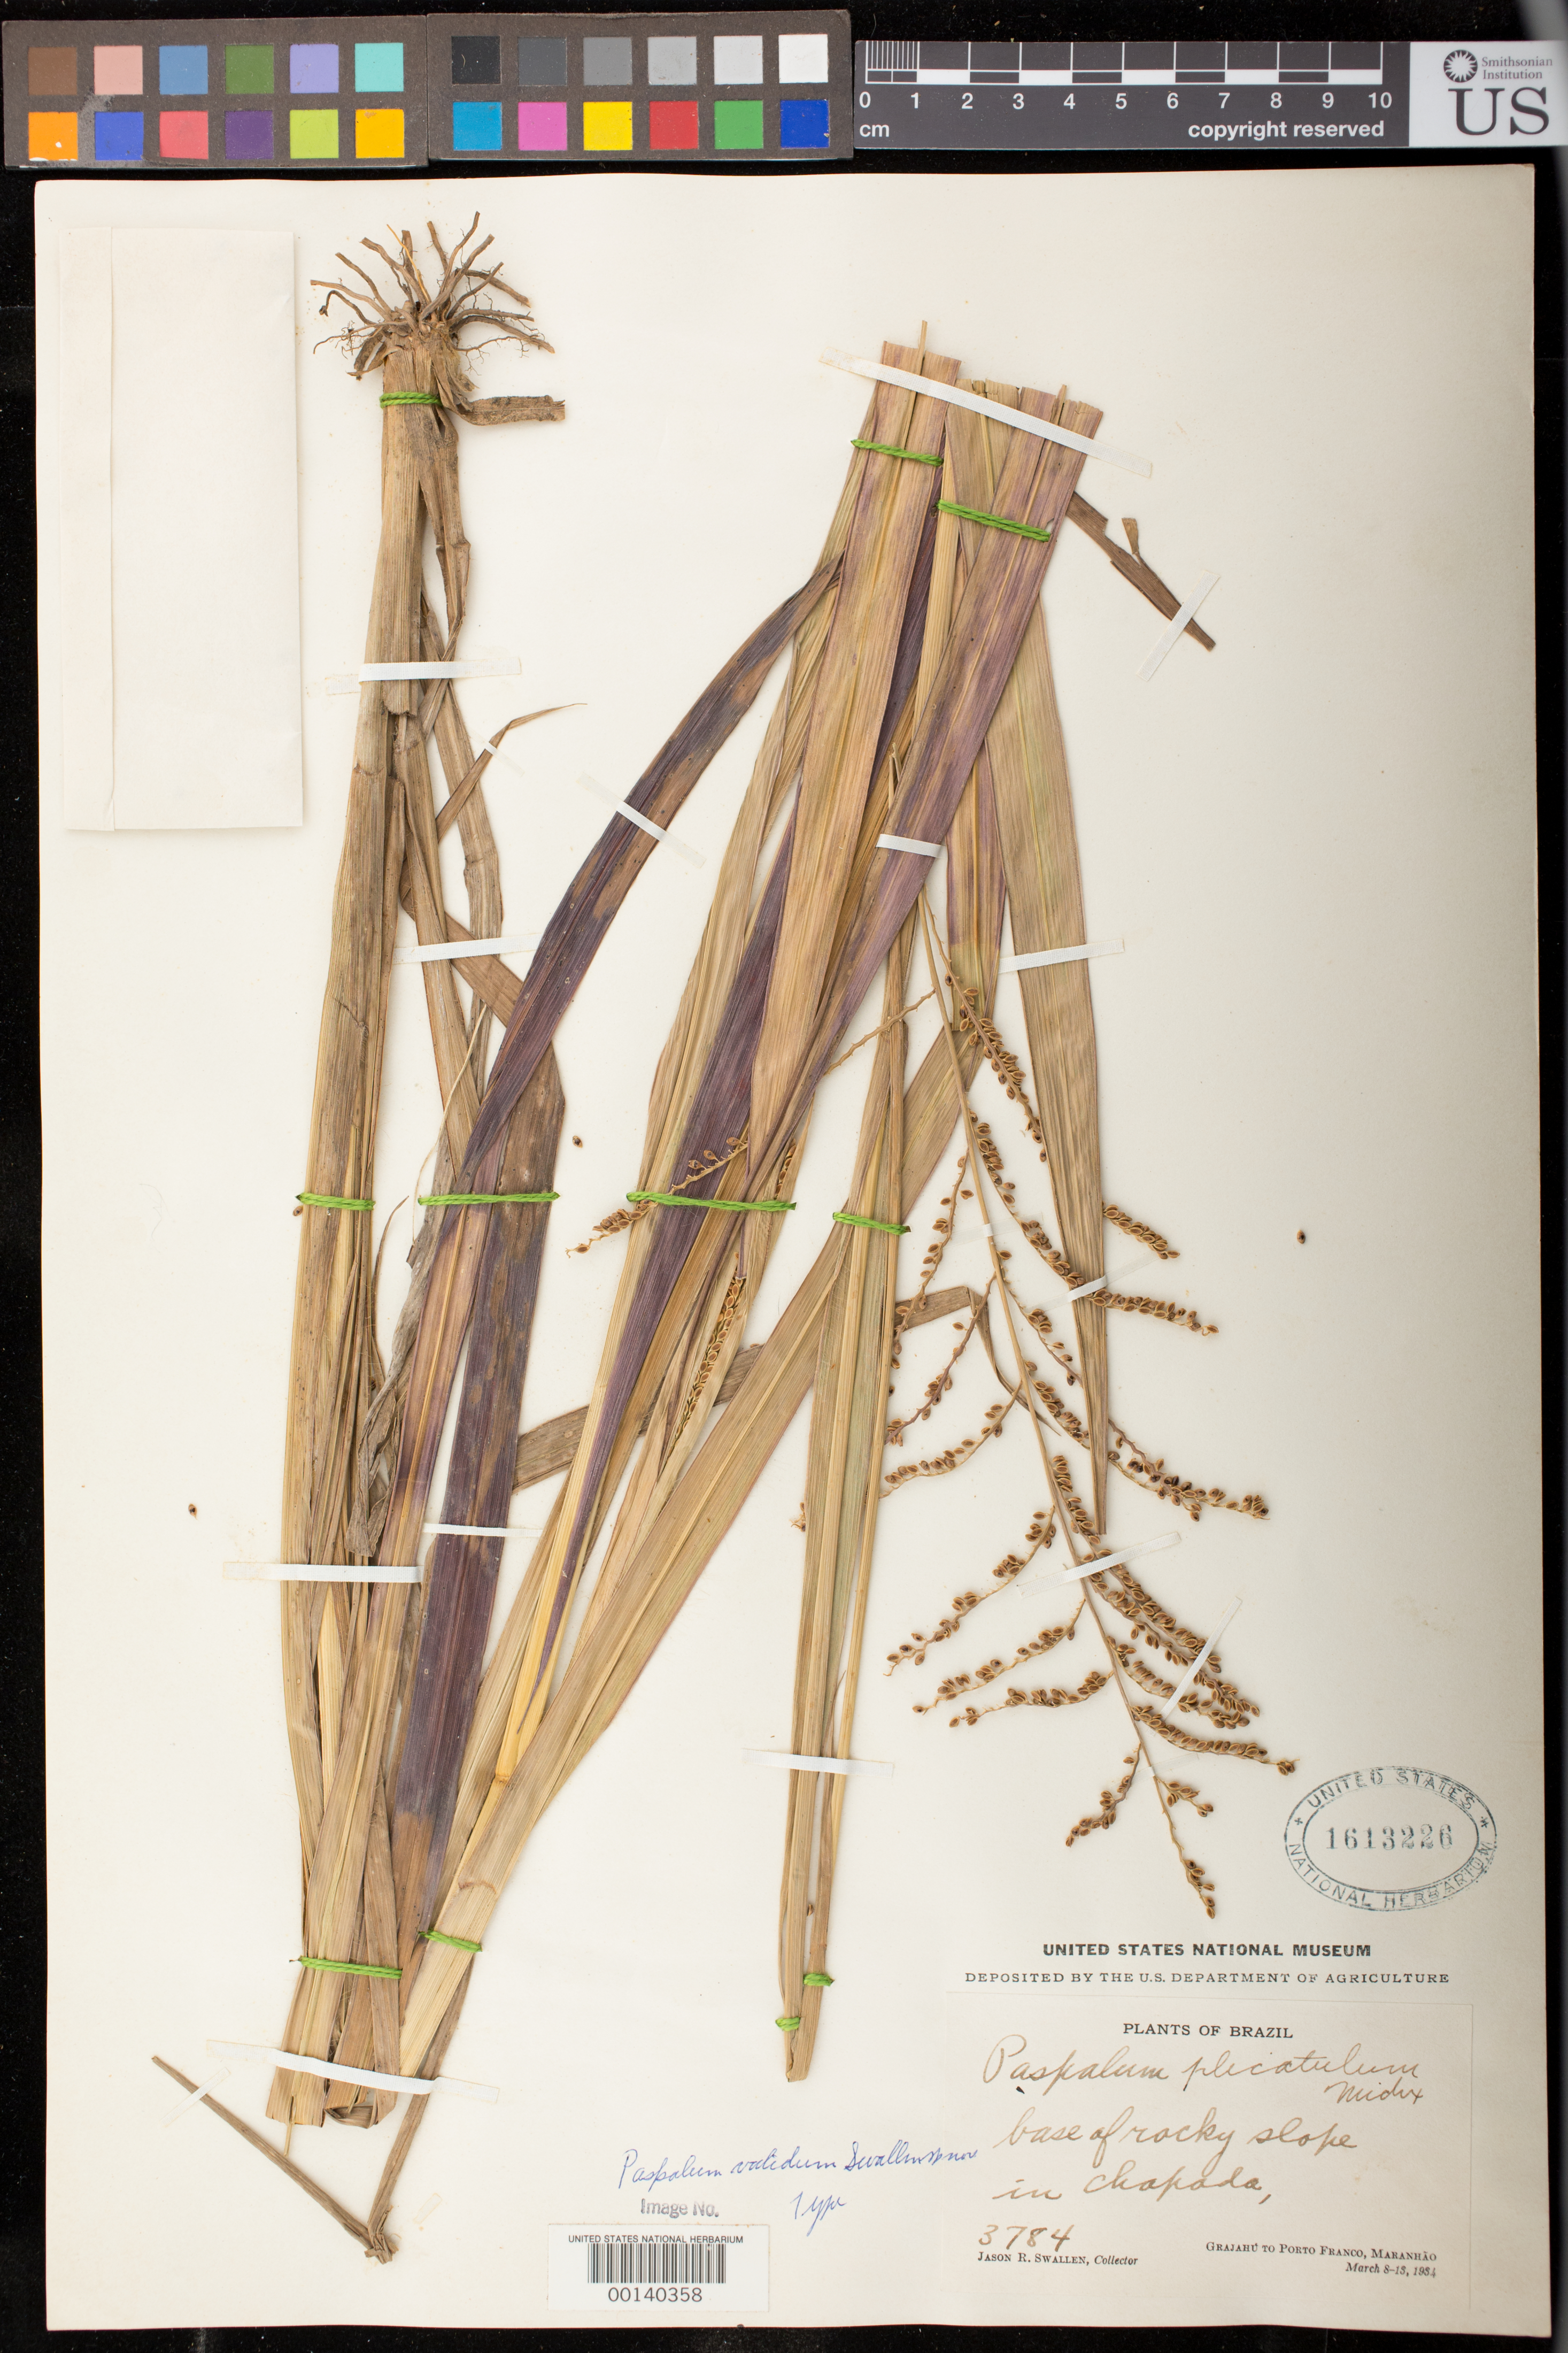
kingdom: Plantae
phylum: Tracheophyta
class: Liliopsida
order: Poales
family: Poaceae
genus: Paspalum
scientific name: Paspalum validum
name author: Swallen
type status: Holotype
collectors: J. R. Swallen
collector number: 3784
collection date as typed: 08 Mar 1934 to 13 Mar 1934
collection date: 1934-03-08/1934-03-13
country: Brazil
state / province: Maranhão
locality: Grajahu to Porto Franco.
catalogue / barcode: US 1613226